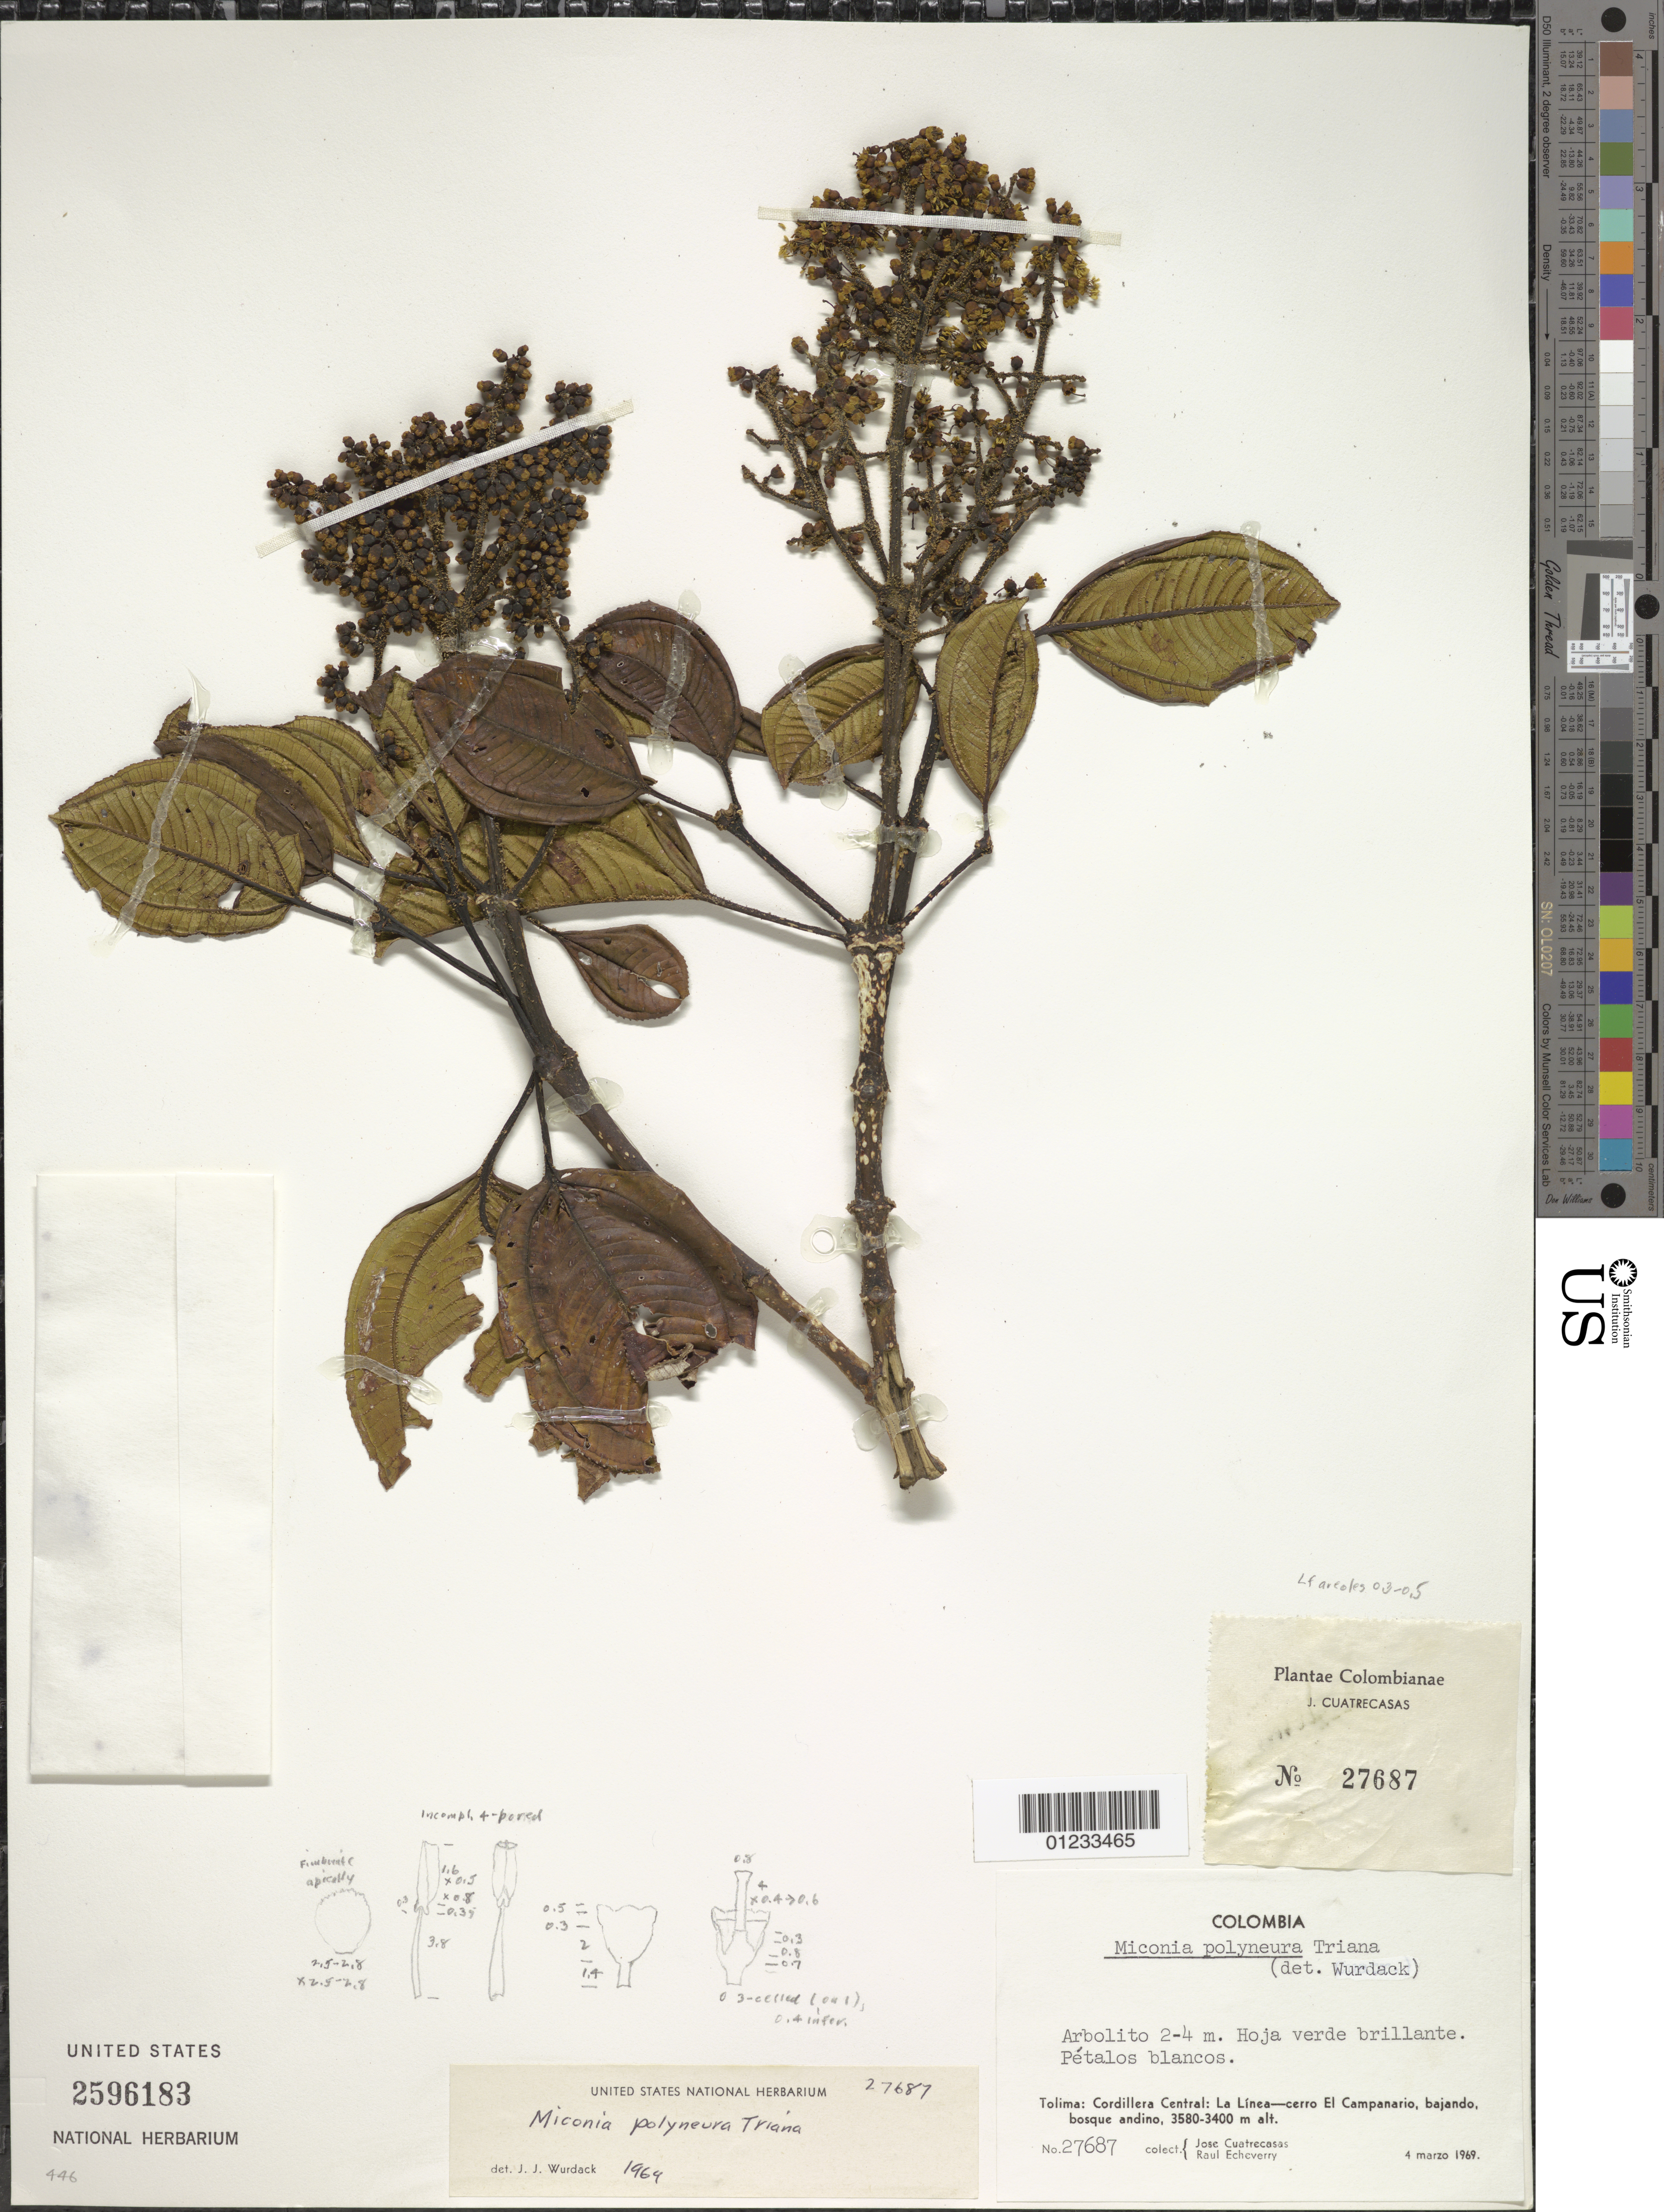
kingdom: Plantae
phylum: Tracheophyta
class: Magnoliopsida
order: Myrtales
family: Melastomataceae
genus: Miconia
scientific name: Miconia polyneura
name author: Triana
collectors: J. Cuatrecasas & R. Echeverry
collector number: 27687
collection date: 1969-03-04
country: Colombia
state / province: Tolima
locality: Cordillera Central: La Línea--cerro El Campanario, bajando, bosque andino.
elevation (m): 3400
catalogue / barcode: US 2596183